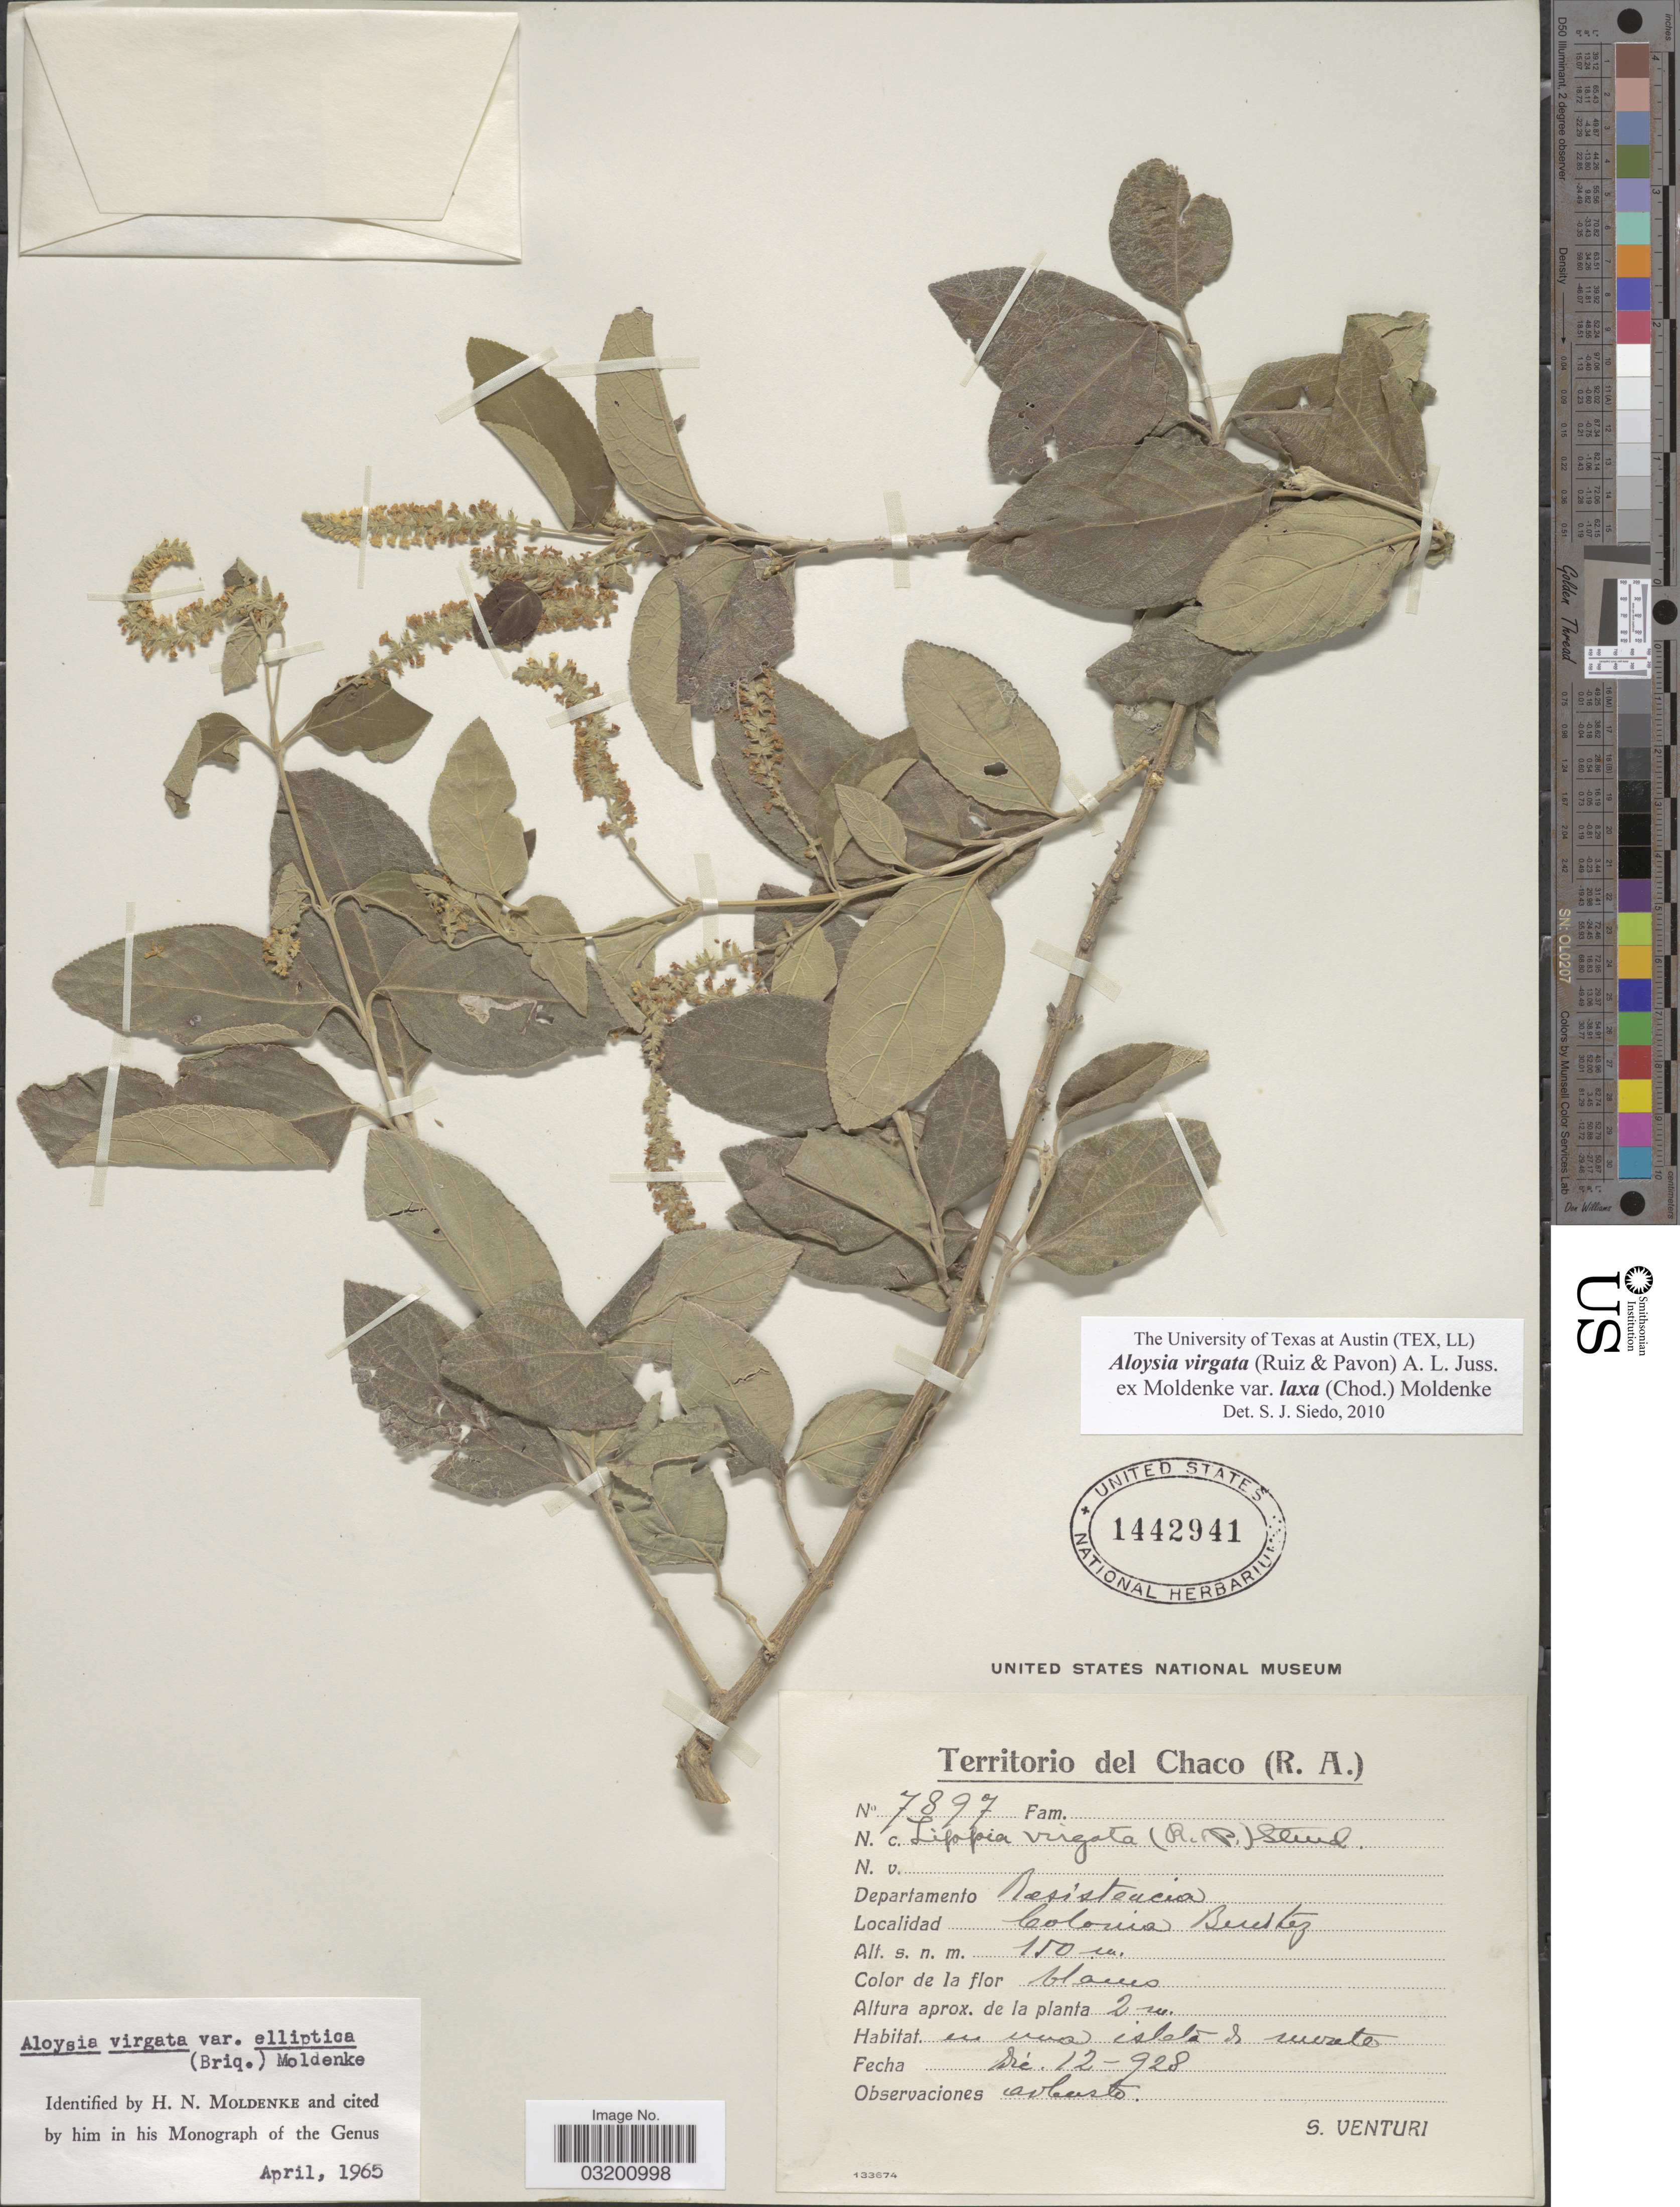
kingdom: Plantae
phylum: Tracheophyta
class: Magnoliopsida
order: Lamiales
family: Verbenaceae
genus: Aloysia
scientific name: Aloysia virgata var. laxa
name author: (Chodat) Moldenke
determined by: Siedo, S. J.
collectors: S. Venturi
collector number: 7897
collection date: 1928-12-12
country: Argentina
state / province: Chaco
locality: Departamento Resistencia, Colonia Benitez.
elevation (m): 150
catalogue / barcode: US 1442941